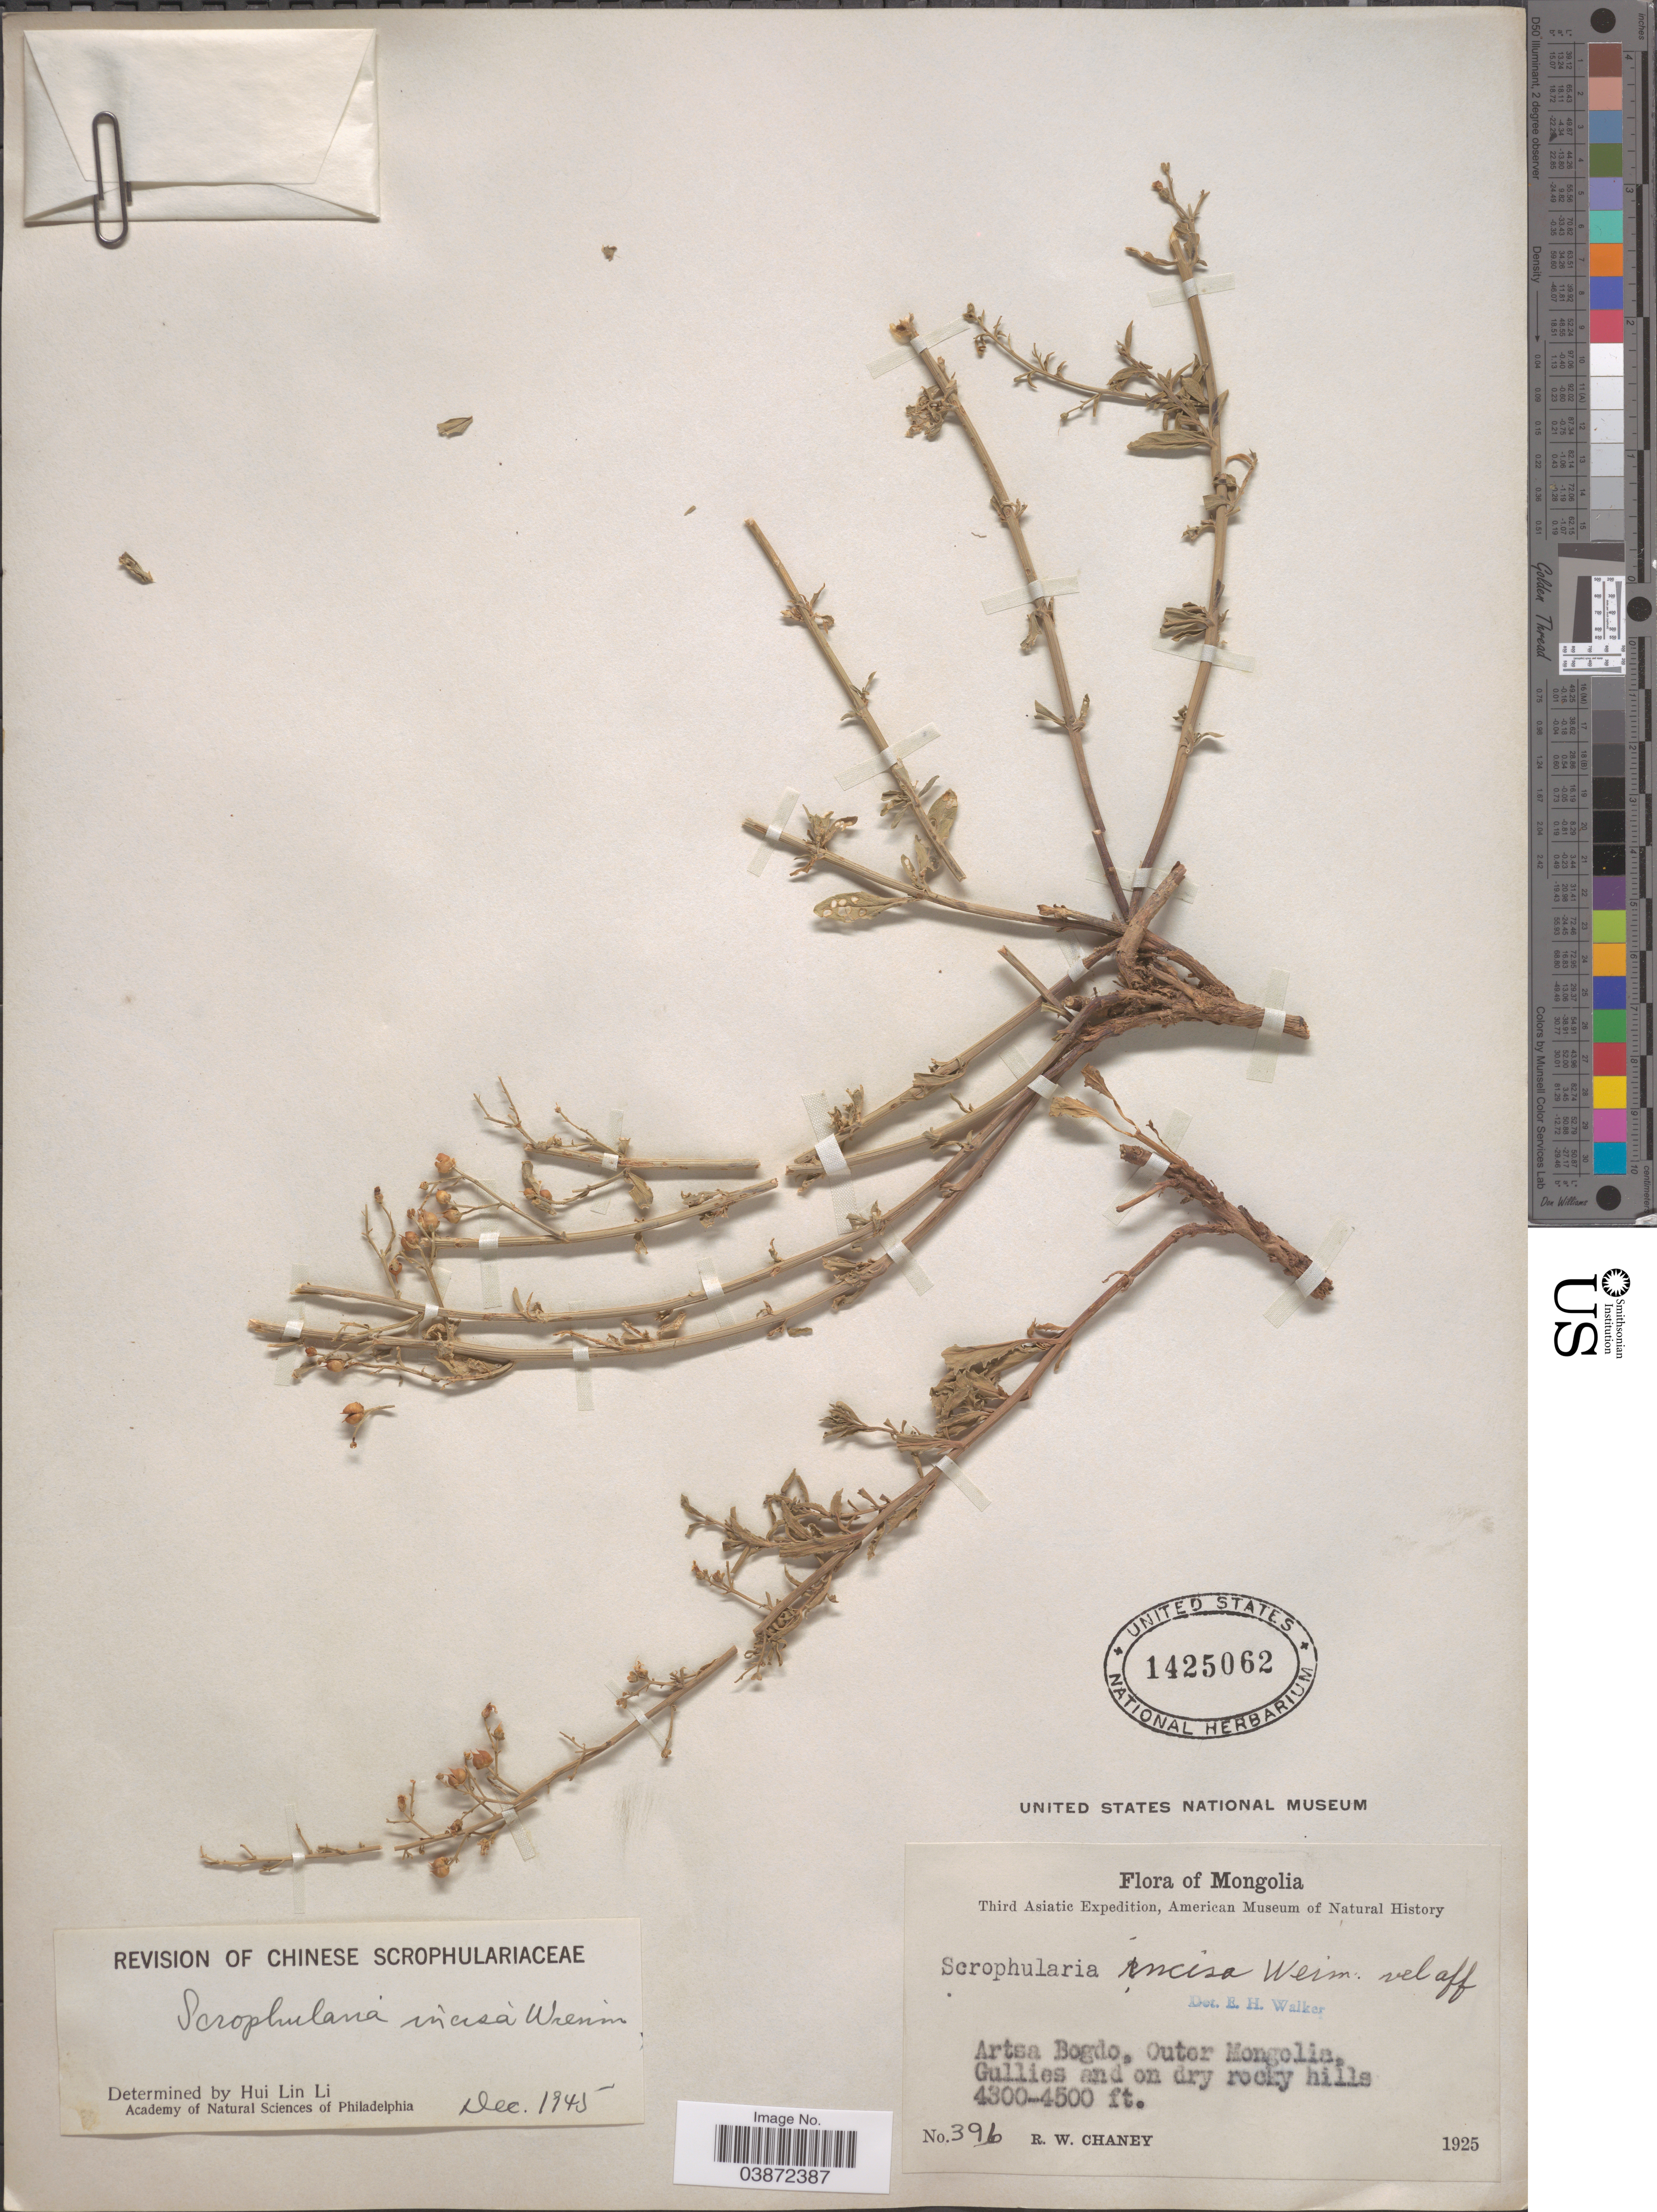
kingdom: Plantae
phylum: Tracheophyta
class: Magnoliopsida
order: Lamiales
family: Scrophulariaceae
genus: Scrophularia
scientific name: Scrophularia incisa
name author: Weinm.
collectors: R. Chaney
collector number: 396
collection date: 1925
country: Mongolia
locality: Artsa Bogdo, Outer Mongolia. Gullies and on dry rocky hills.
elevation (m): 1311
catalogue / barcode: US 1425062